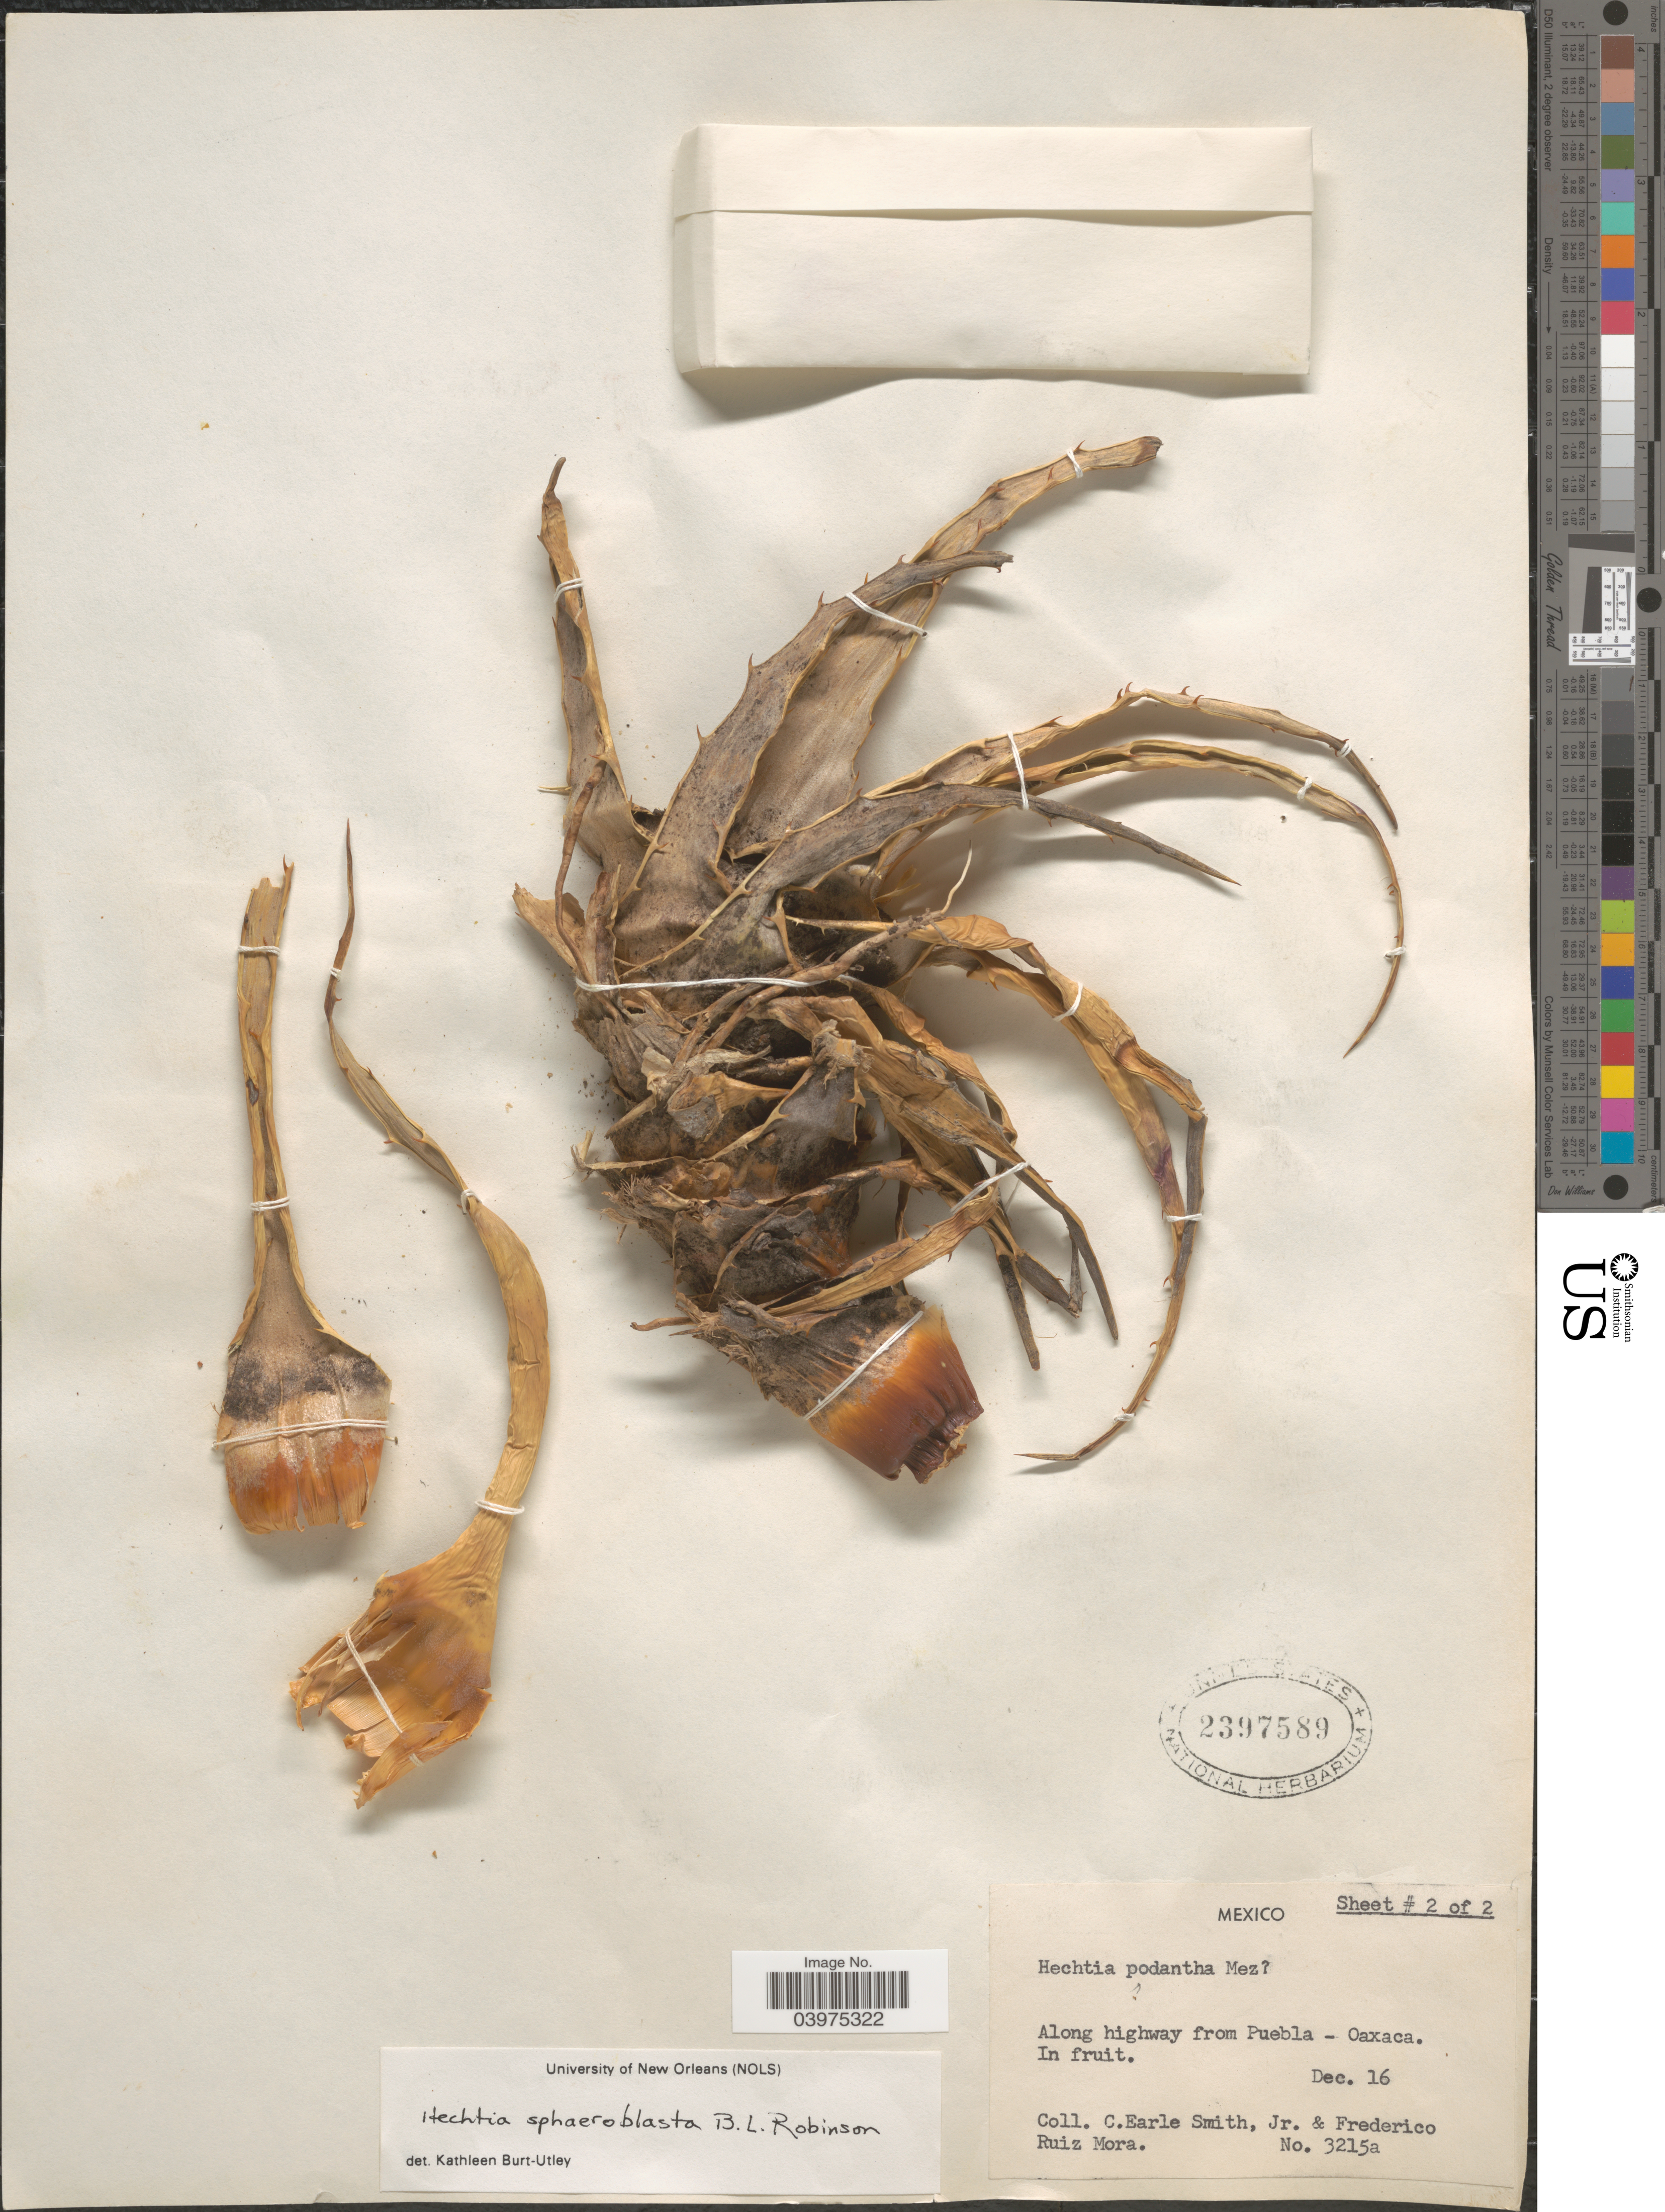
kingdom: Plantae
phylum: Tracheophyta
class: Liliopsida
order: Poales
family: Bromeliaceae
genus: Hechtia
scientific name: Hechtia sphaeroblasta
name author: B.L. Rob.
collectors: C. E. Smith Jr. & Ruiz Mora, F.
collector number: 3215a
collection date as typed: Transcribed d/m/y: /12/16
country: Mexico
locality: Along highway from Puebla - Oaxaca.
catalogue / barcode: US 2397589